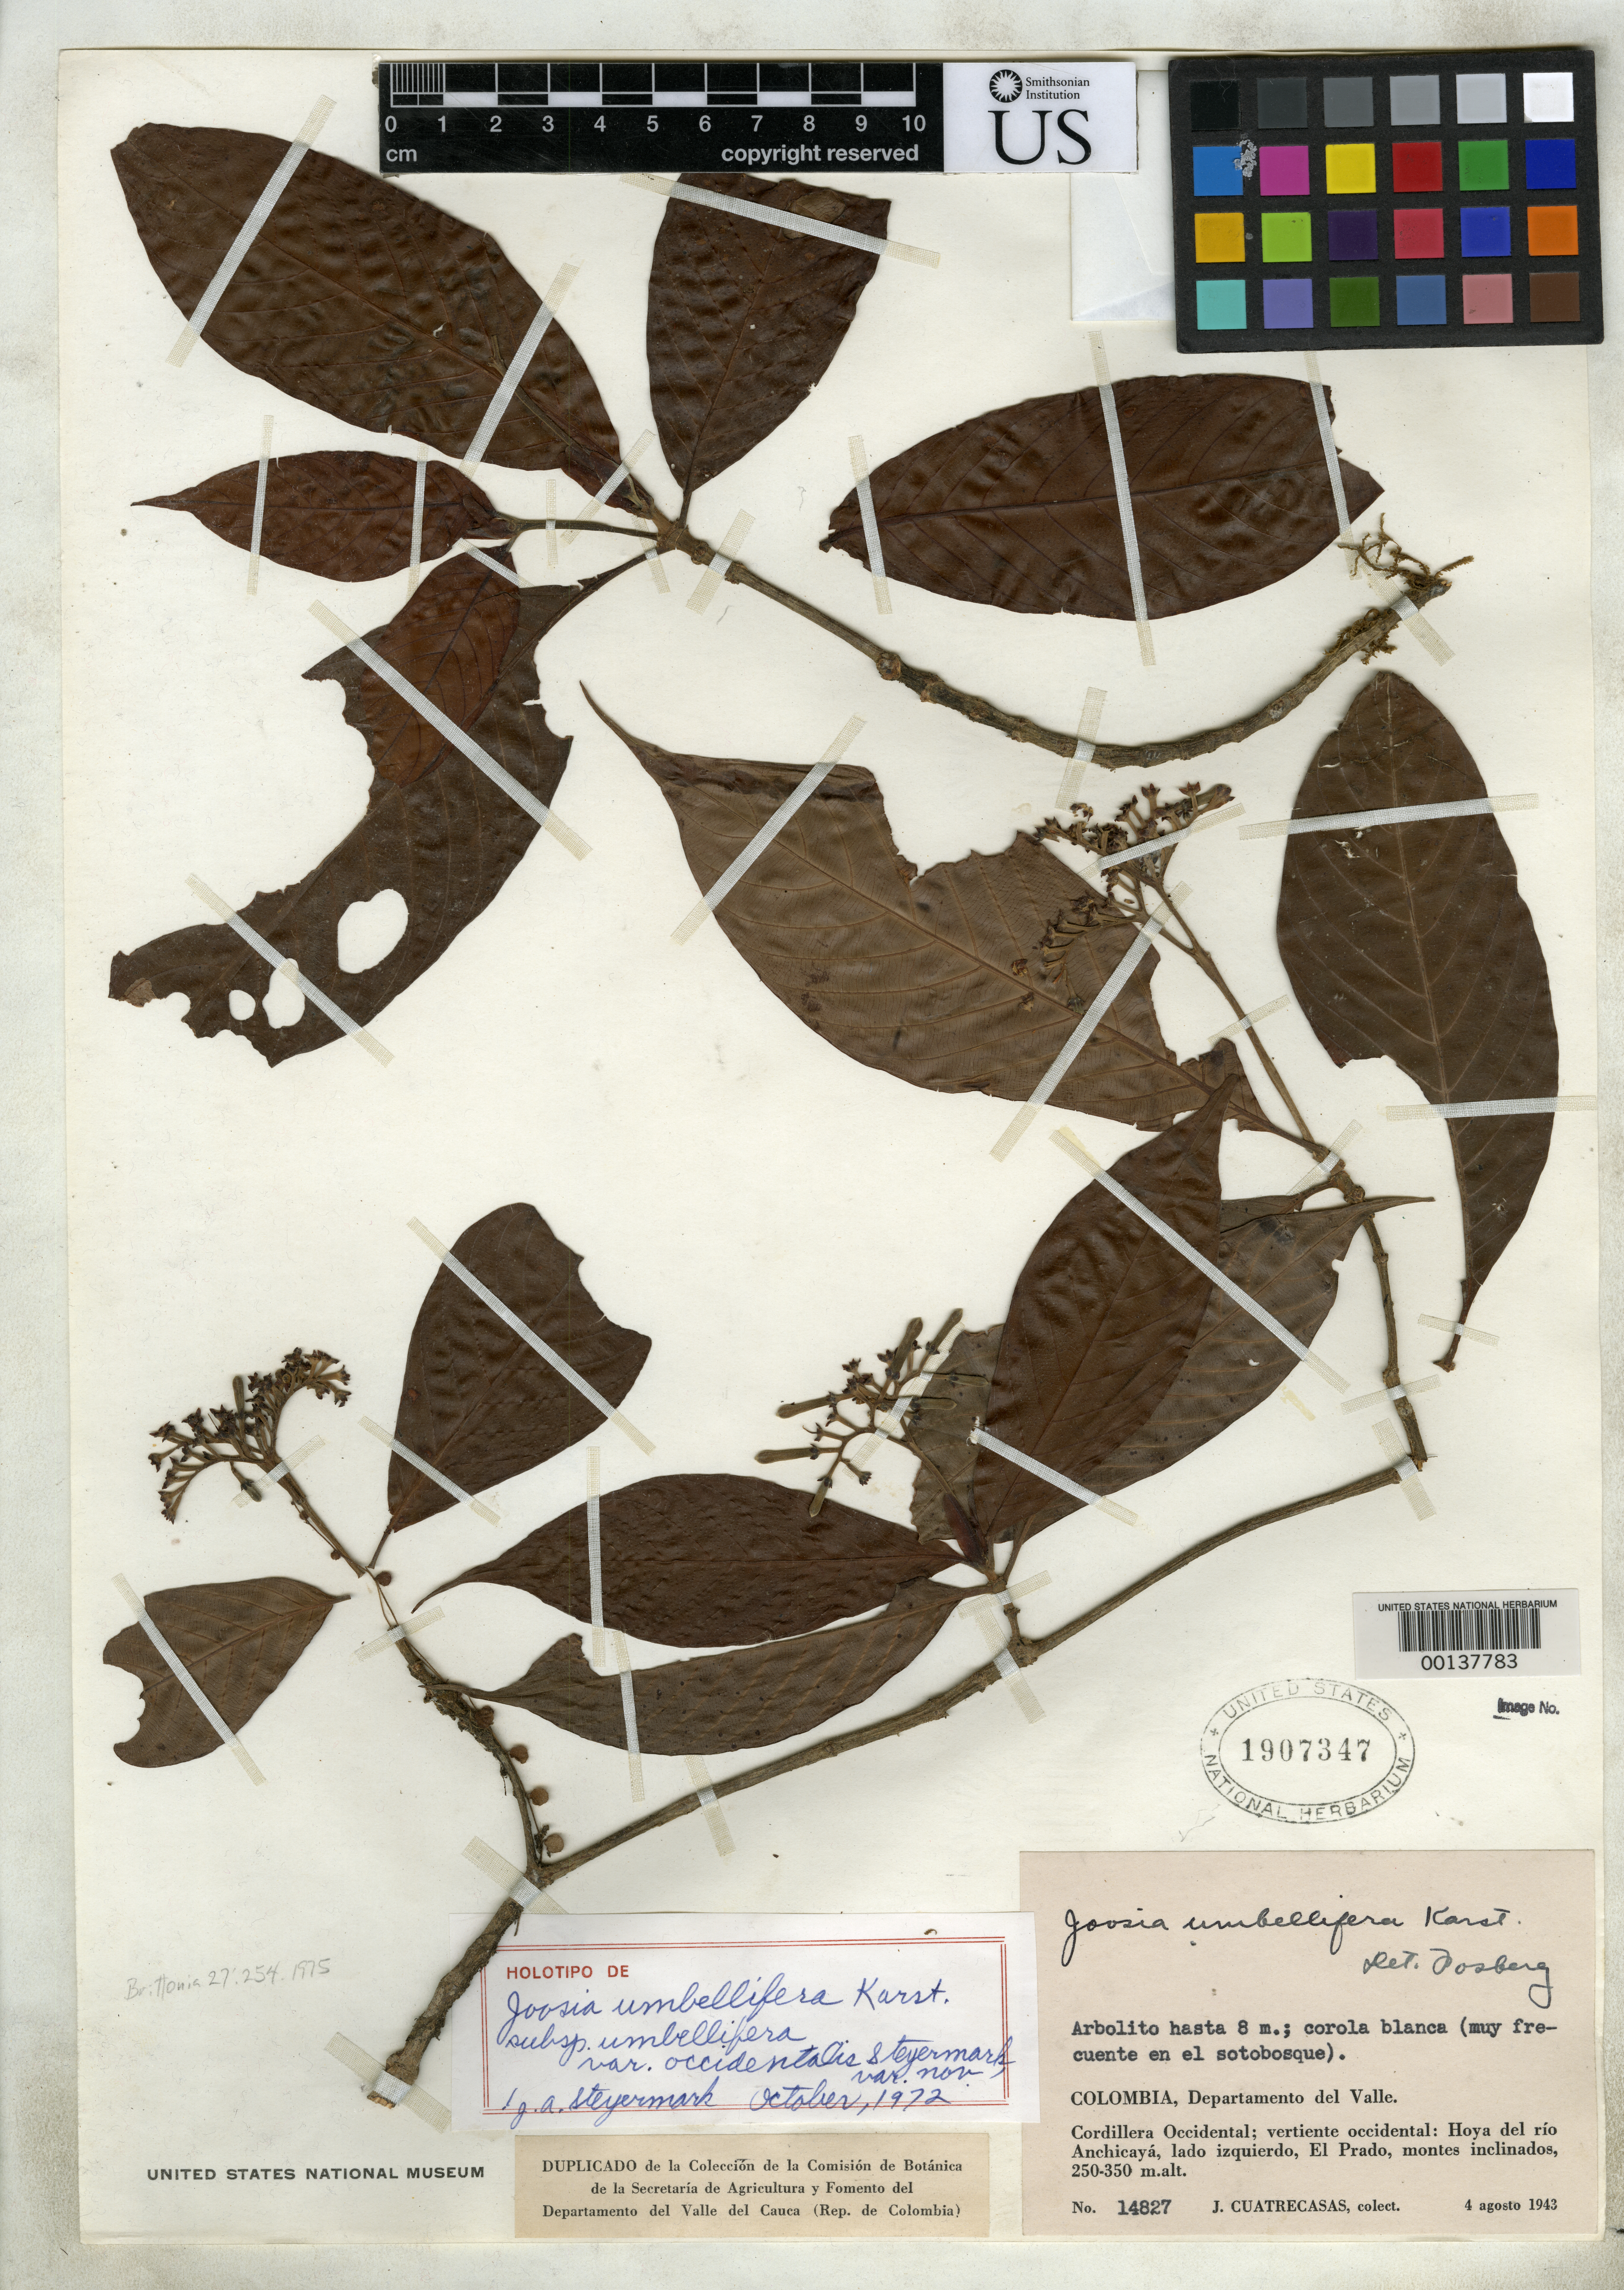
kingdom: Plantae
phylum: Tracheophyta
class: Magnoliopsida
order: Gentianales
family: Rubiaceae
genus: Joosia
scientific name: Joosia umbellifera var. occidentalis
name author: Steyerm.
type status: Holotype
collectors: J. Cuatrecasas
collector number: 14827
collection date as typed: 04 Aug 1943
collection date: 1943-08-04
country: Colombia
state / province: Valle del Cauca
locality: Cordillera Occidental, Hoya del Rio Anchicaya, El Prado.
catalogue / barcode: US 1907347